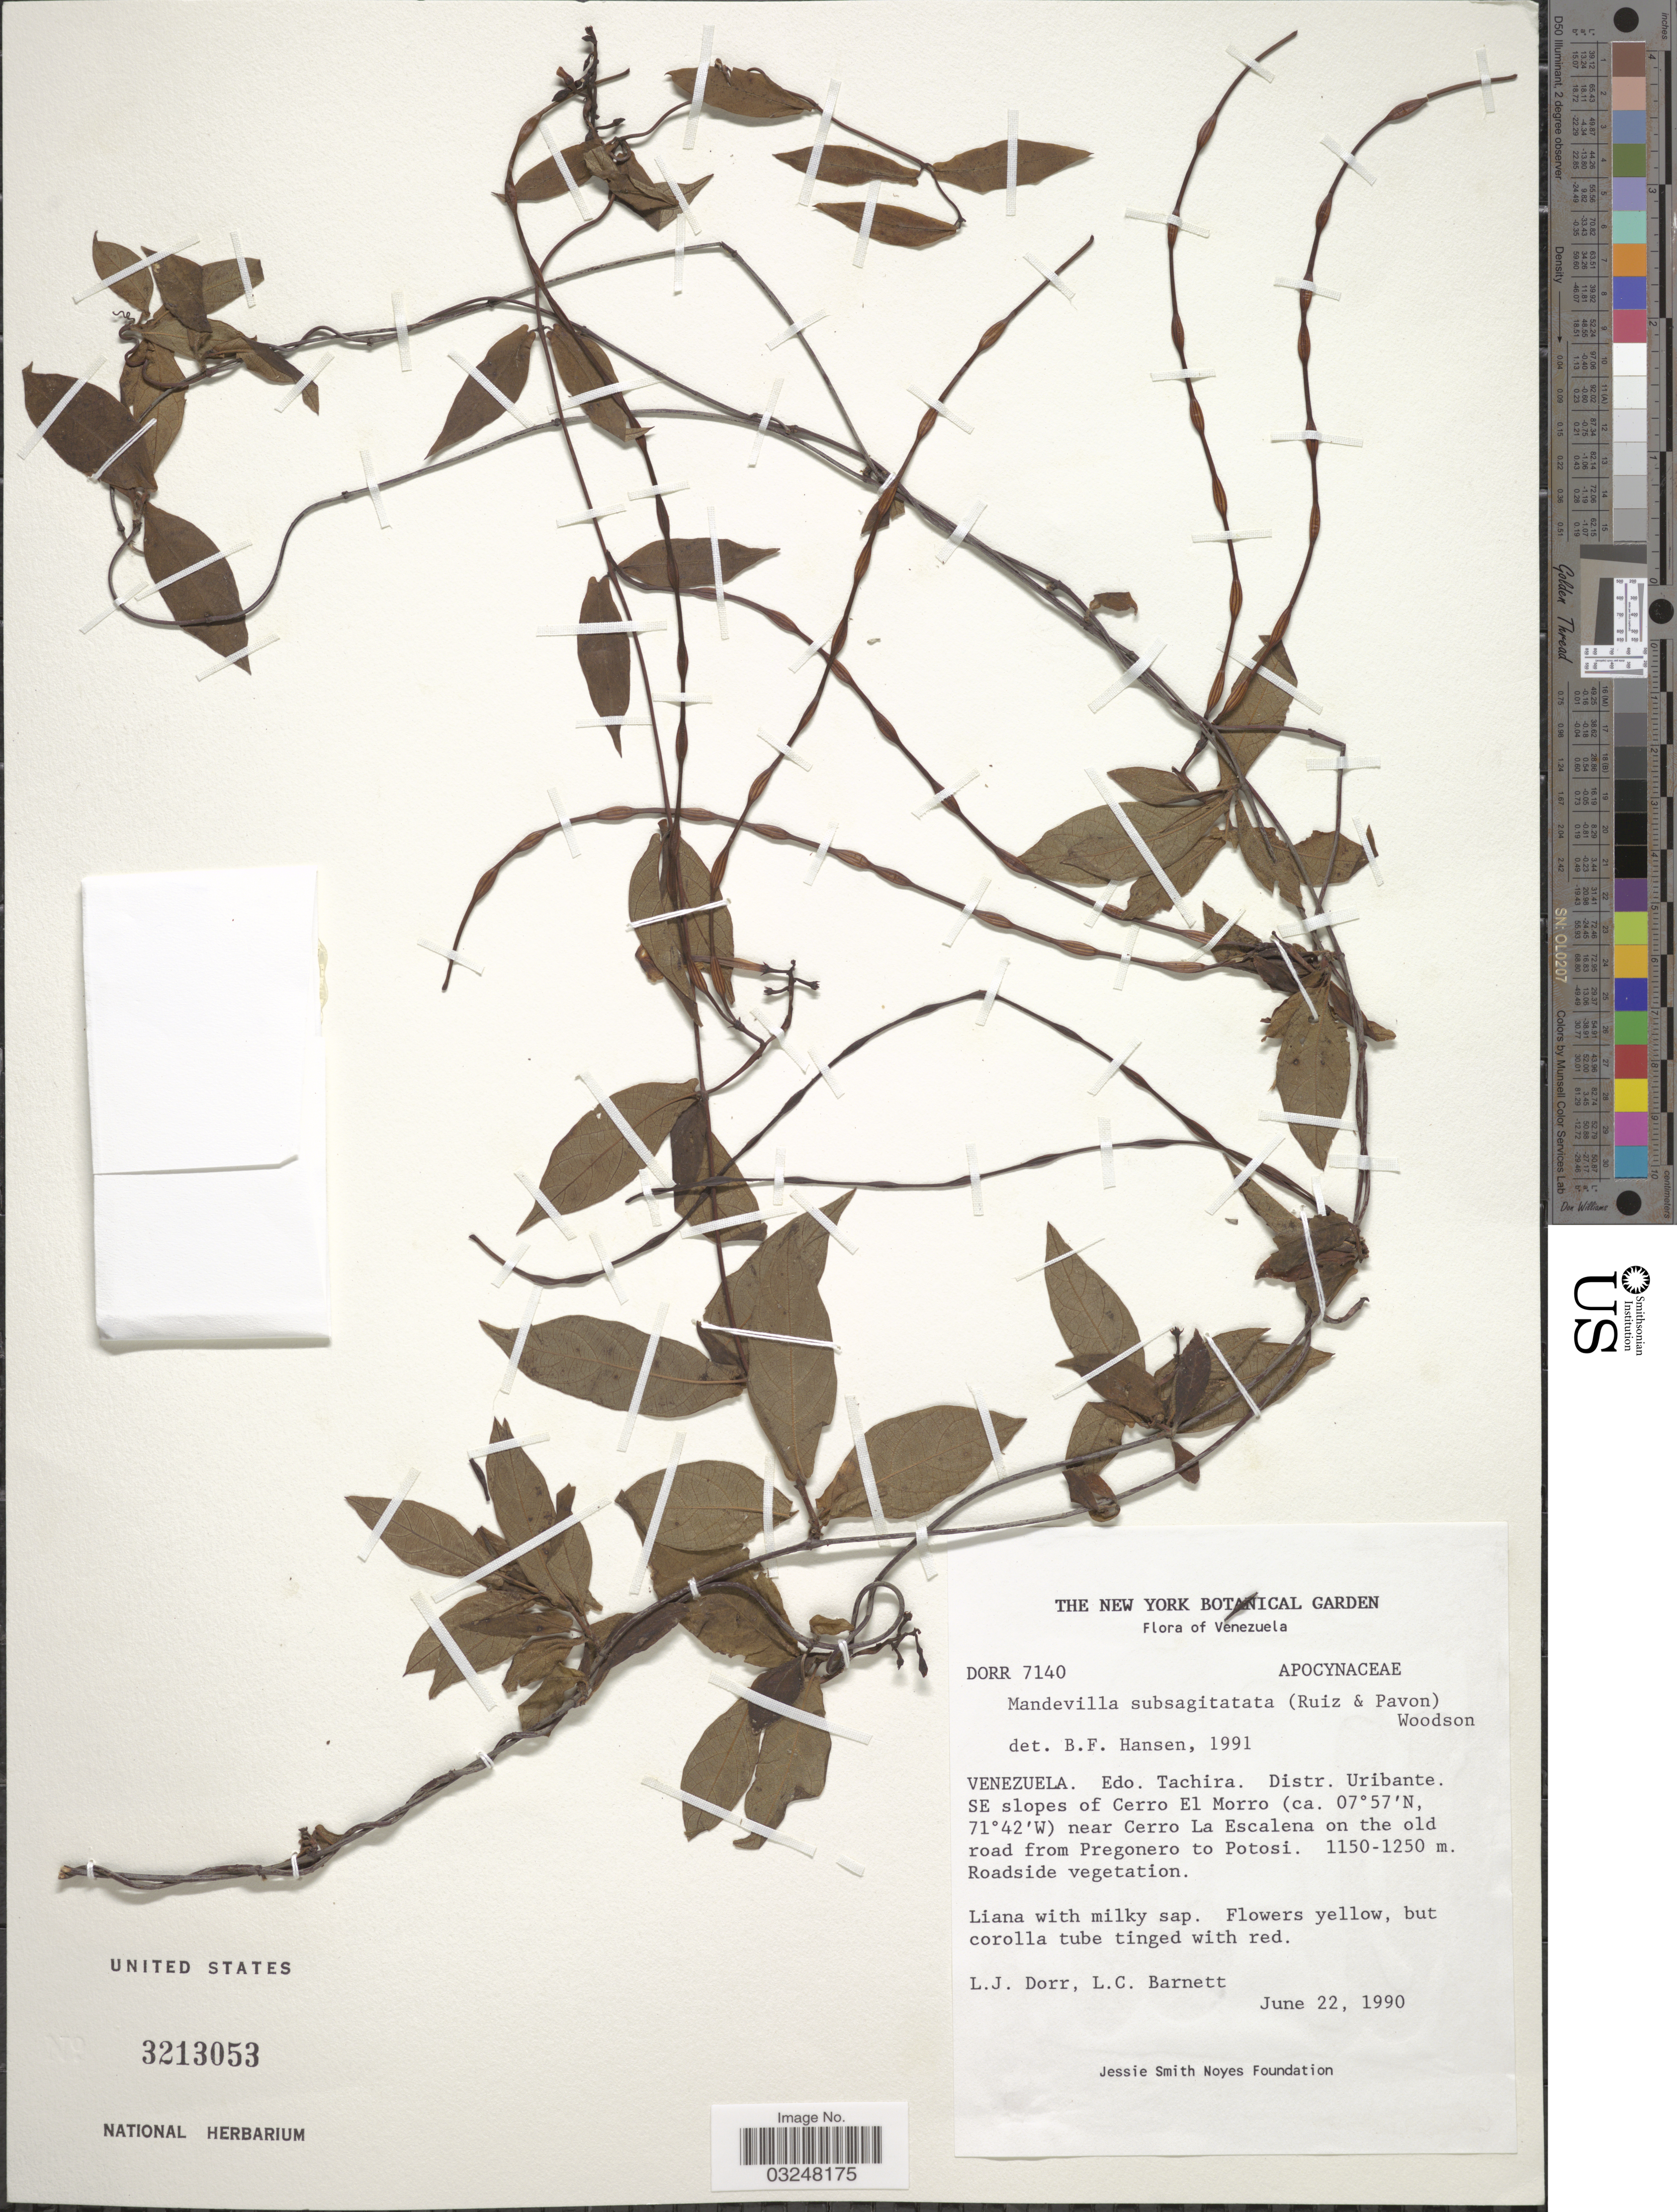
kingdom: Plantae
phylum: Tracheophyta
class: Magnoliopsida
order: Gentianales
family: Apocynaceae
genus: Mandevilla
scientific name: Mandevilla subsagittata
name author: (Ruiz & Pav.) Woodson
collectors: L. J. Dorr & L. C. Barnett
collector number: DORR 7140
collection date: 1990-06-22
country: Venezuela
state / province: Táchira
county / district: Uribante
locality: SE slopes of Cerro El Morro near Cerro La Escalena on the old road from Pregonero to Potosi.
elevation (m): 1150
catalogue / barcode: US 3213053